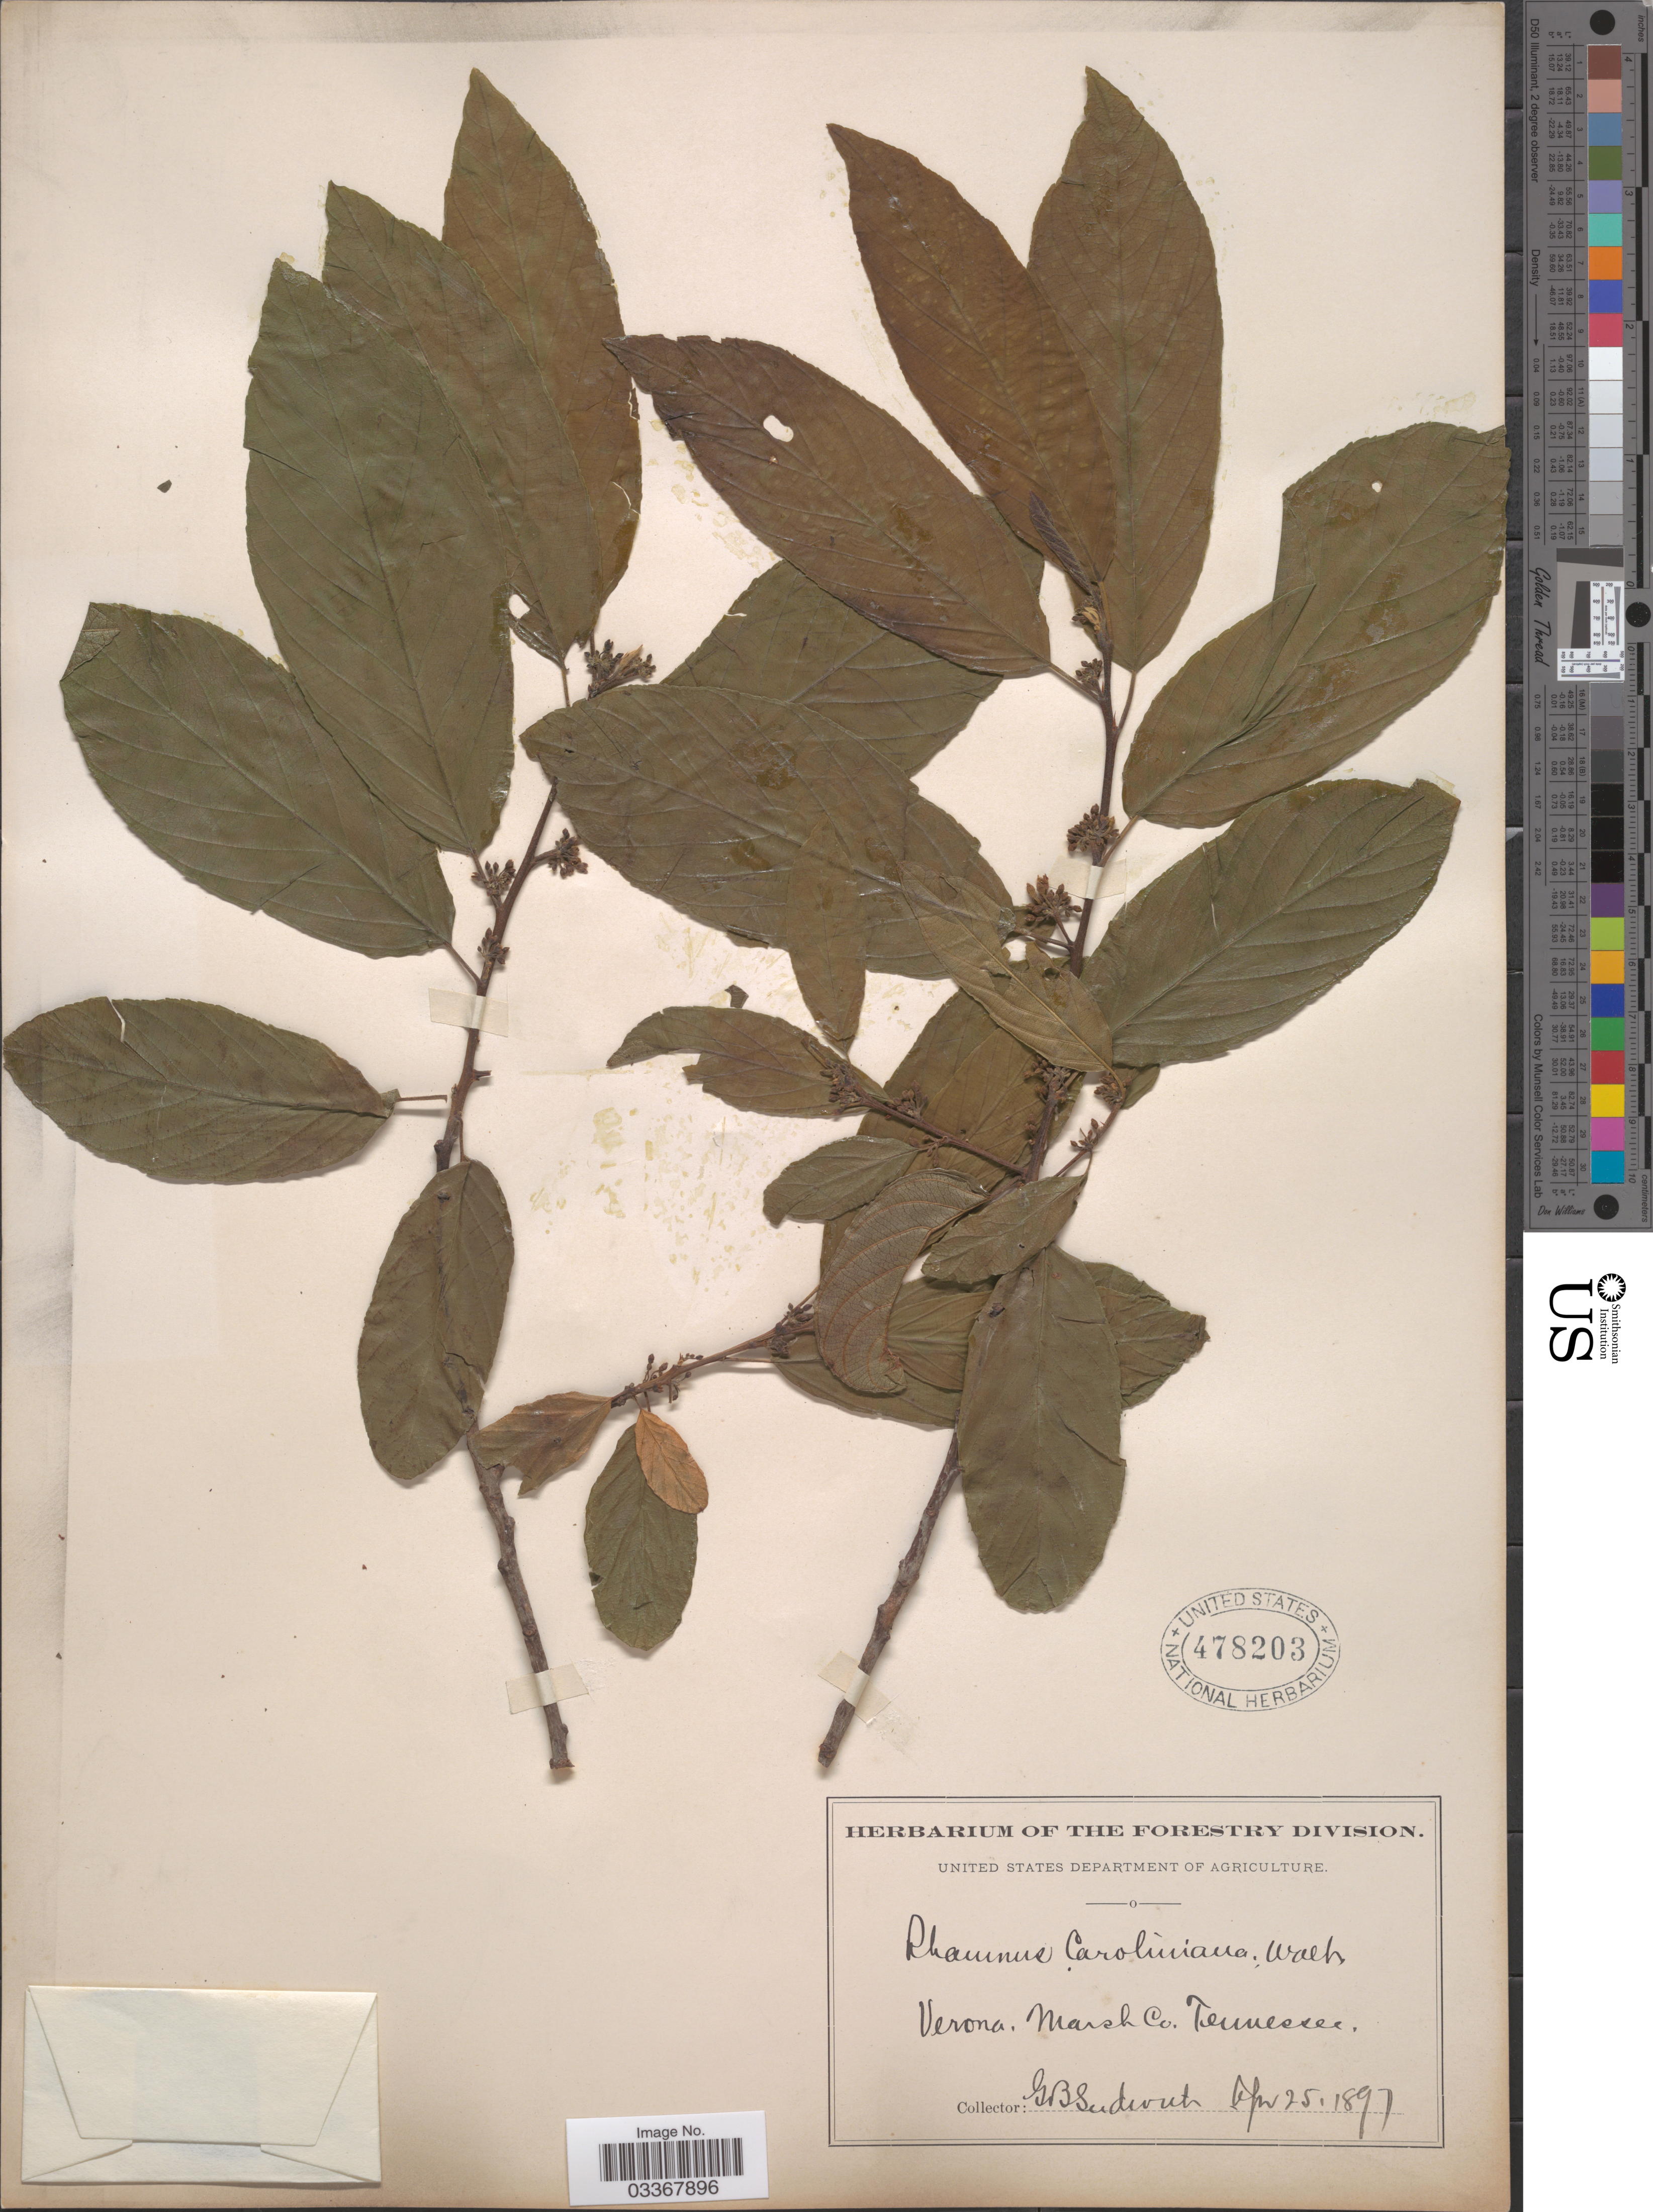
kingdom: Plantae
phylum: Tracheophyta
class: Magnoliopsida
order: Rosales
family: Rhamnaceae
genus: Frangula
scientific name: Frangula caroliniana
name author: (Walter) A. Gray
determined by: Strong, Mark T., (BOT), Smithsonian Institution - National Museum of Natural History (UNITED STATES)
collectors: G. B. Sudworth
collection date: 1897-04-25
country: United States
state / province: Tennessee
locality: Verona, Marsh Co.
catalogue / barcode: US 478203